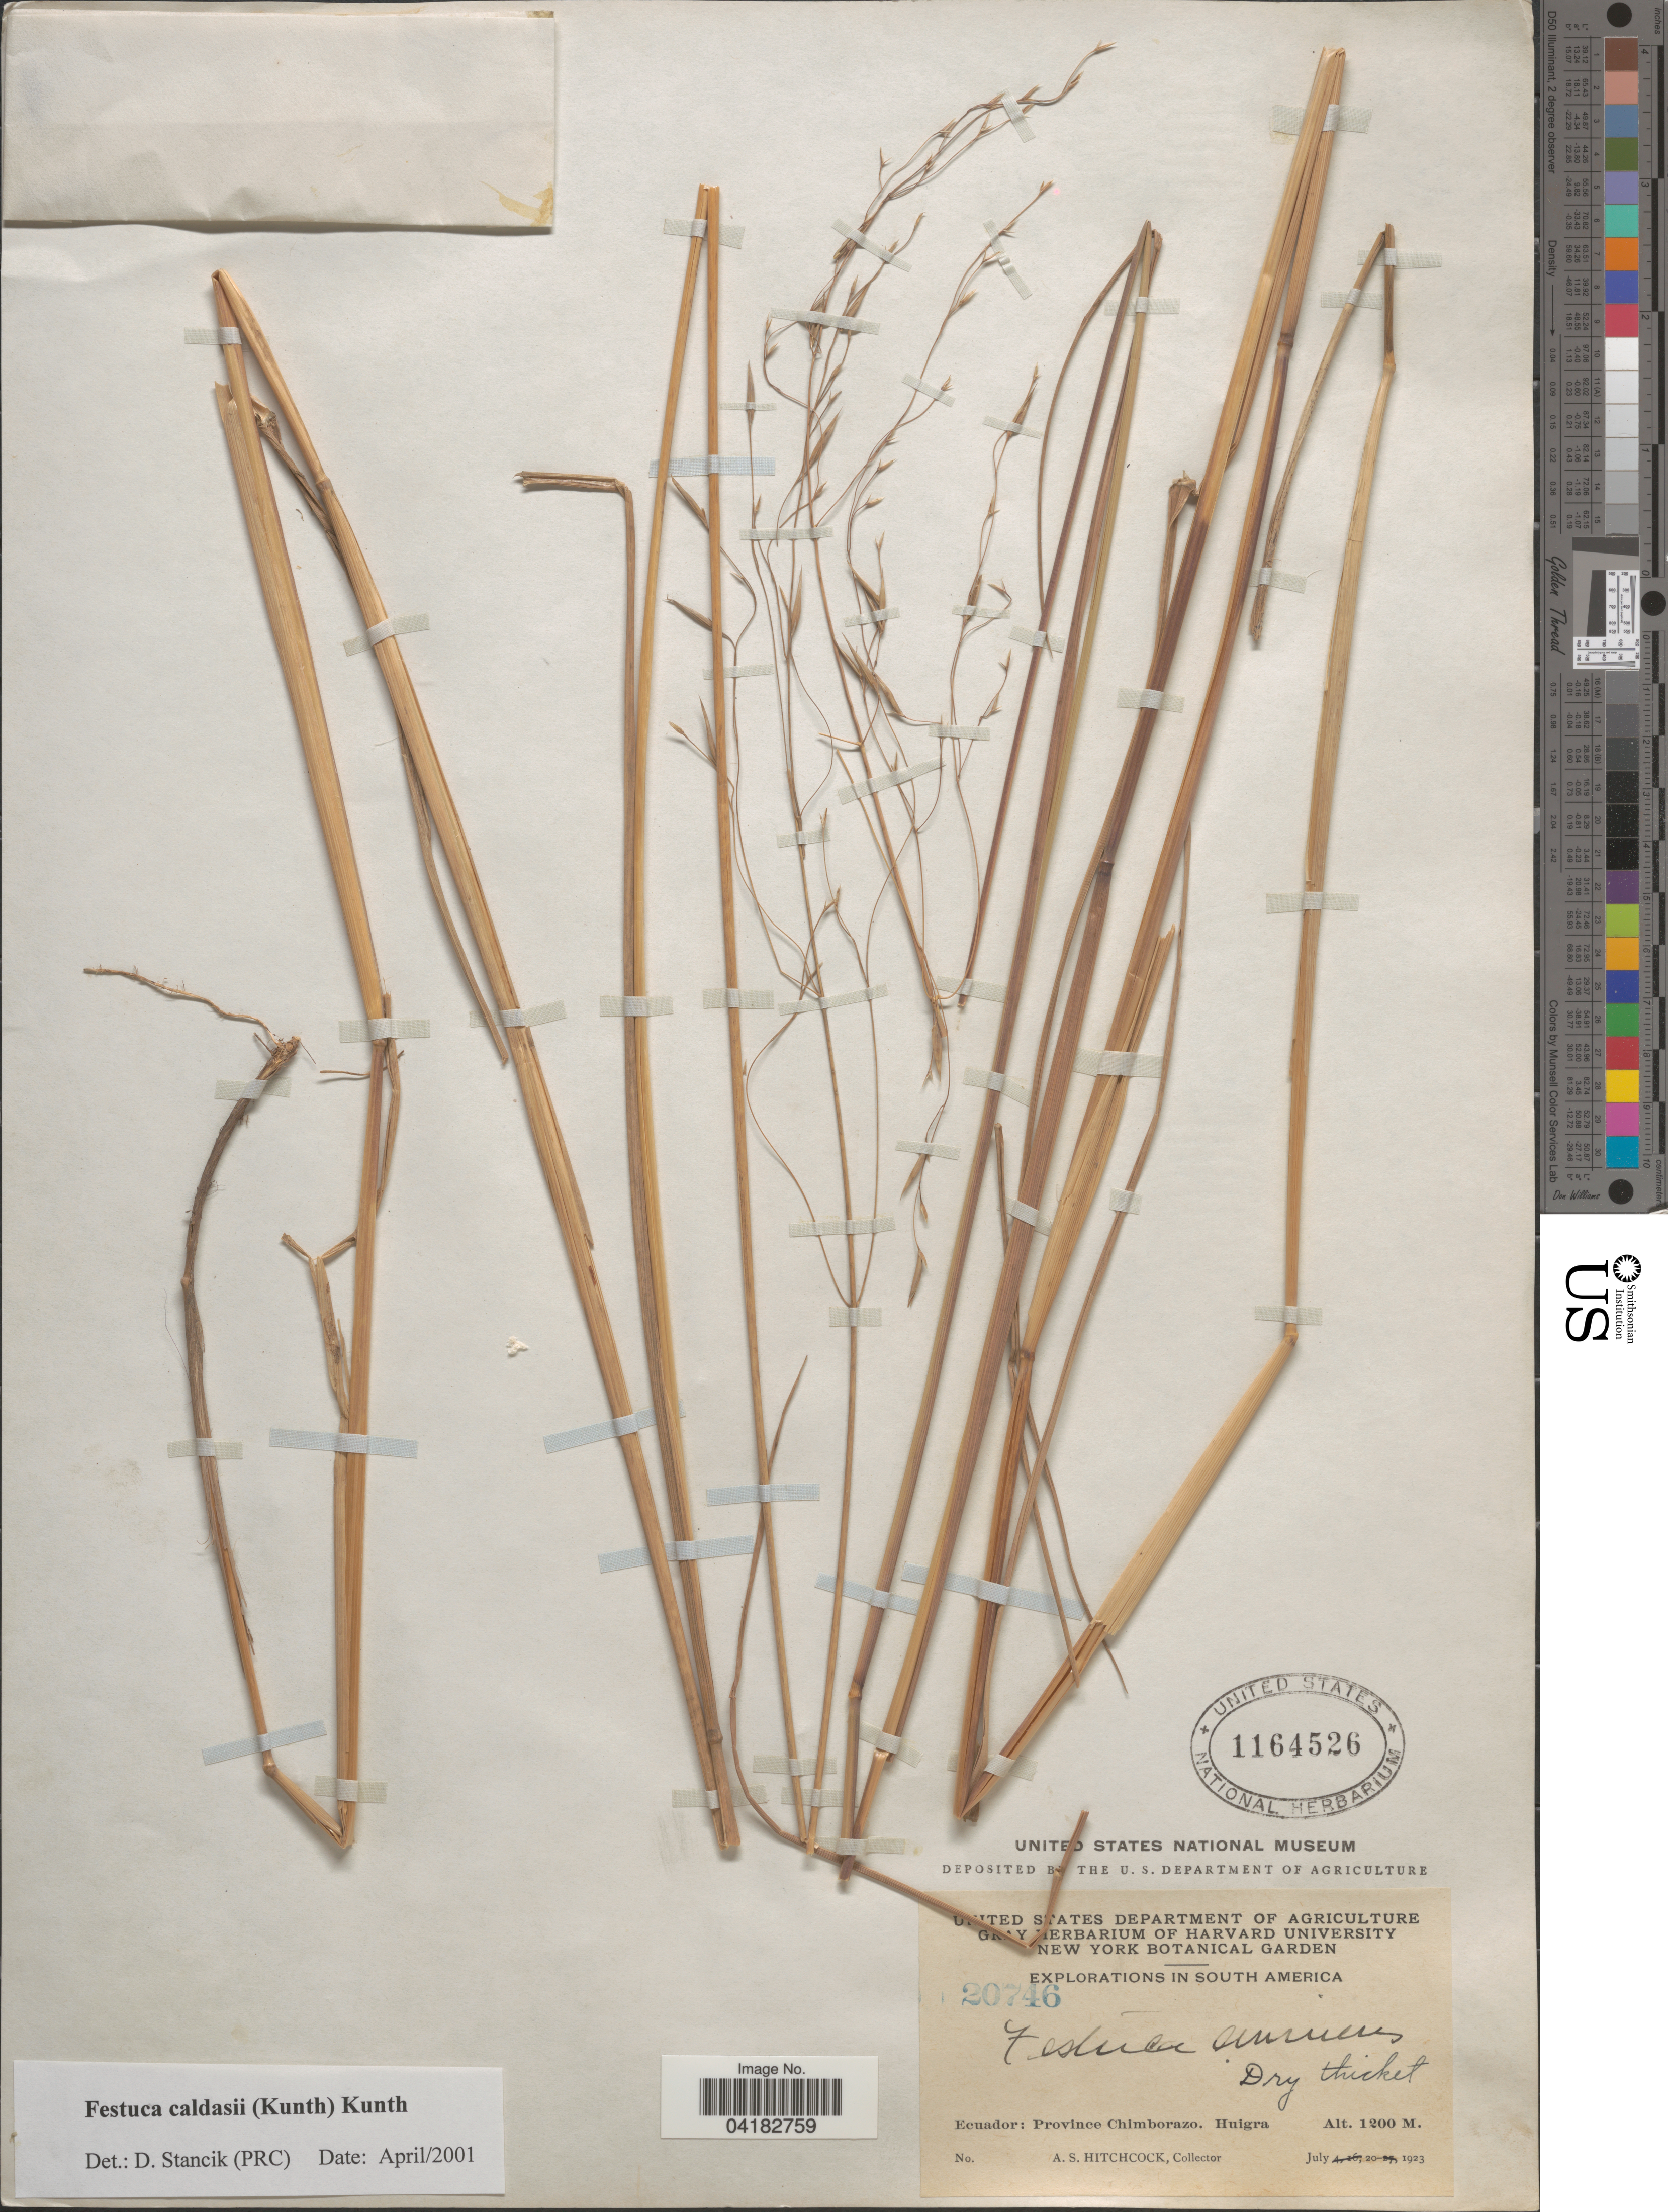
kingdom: Plantae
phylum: Tracheophyta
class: Liliopsida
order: Poales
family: Poaceae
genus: Festuca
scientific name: Festuca caldasii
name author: (Kunth) Kunth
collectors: A. S. Hitchcock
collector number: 20746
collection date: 1923-07-20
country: Ecuador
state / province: Chimborazo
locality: Explorations in South America. Huigra.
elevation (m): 1200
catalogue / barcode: US 1164526